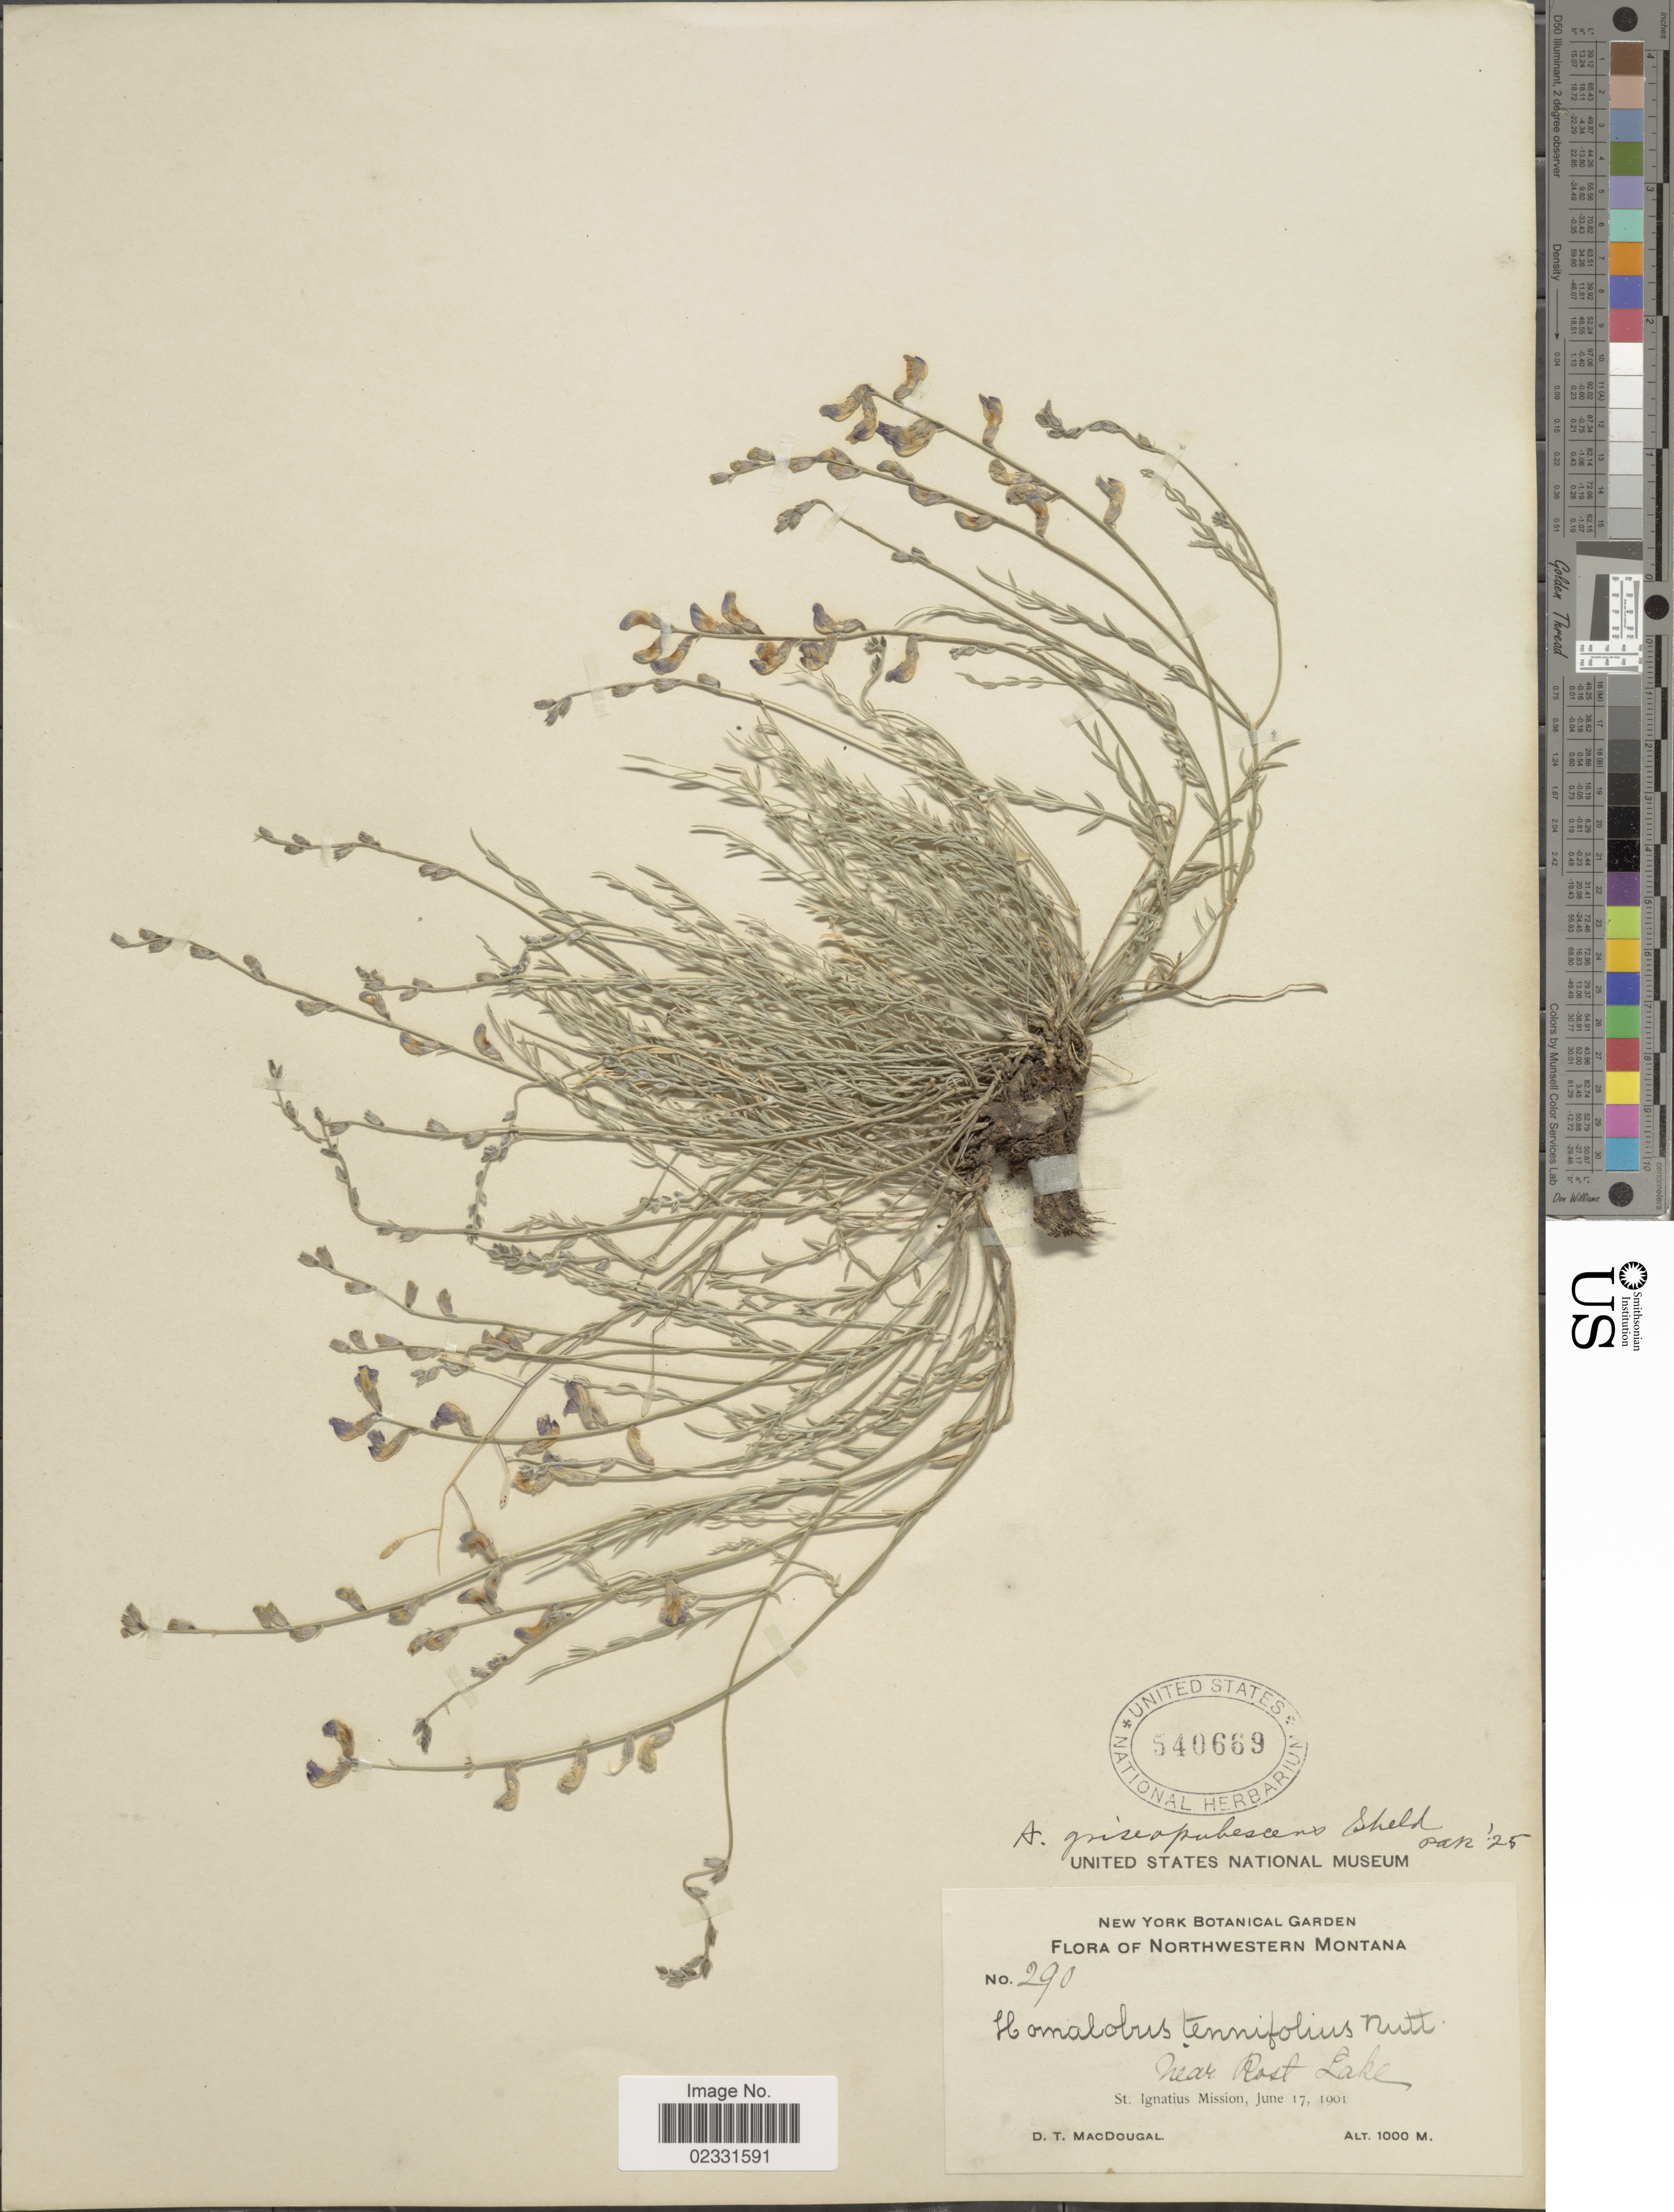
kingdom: Plantae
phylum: Tracheophyta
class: Magnoliopsida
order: Fabales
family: Fabaceae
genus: Astragalus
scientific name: Astragalus griseopubescens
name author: E. Sheld.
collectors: D. T. MacDougal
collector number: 290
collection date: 1901-06-17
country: United States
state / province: Montana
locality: Northwestern Montana, near Rost Lake, St. Ignatius Mission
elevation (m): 1000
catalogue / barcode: US 540669